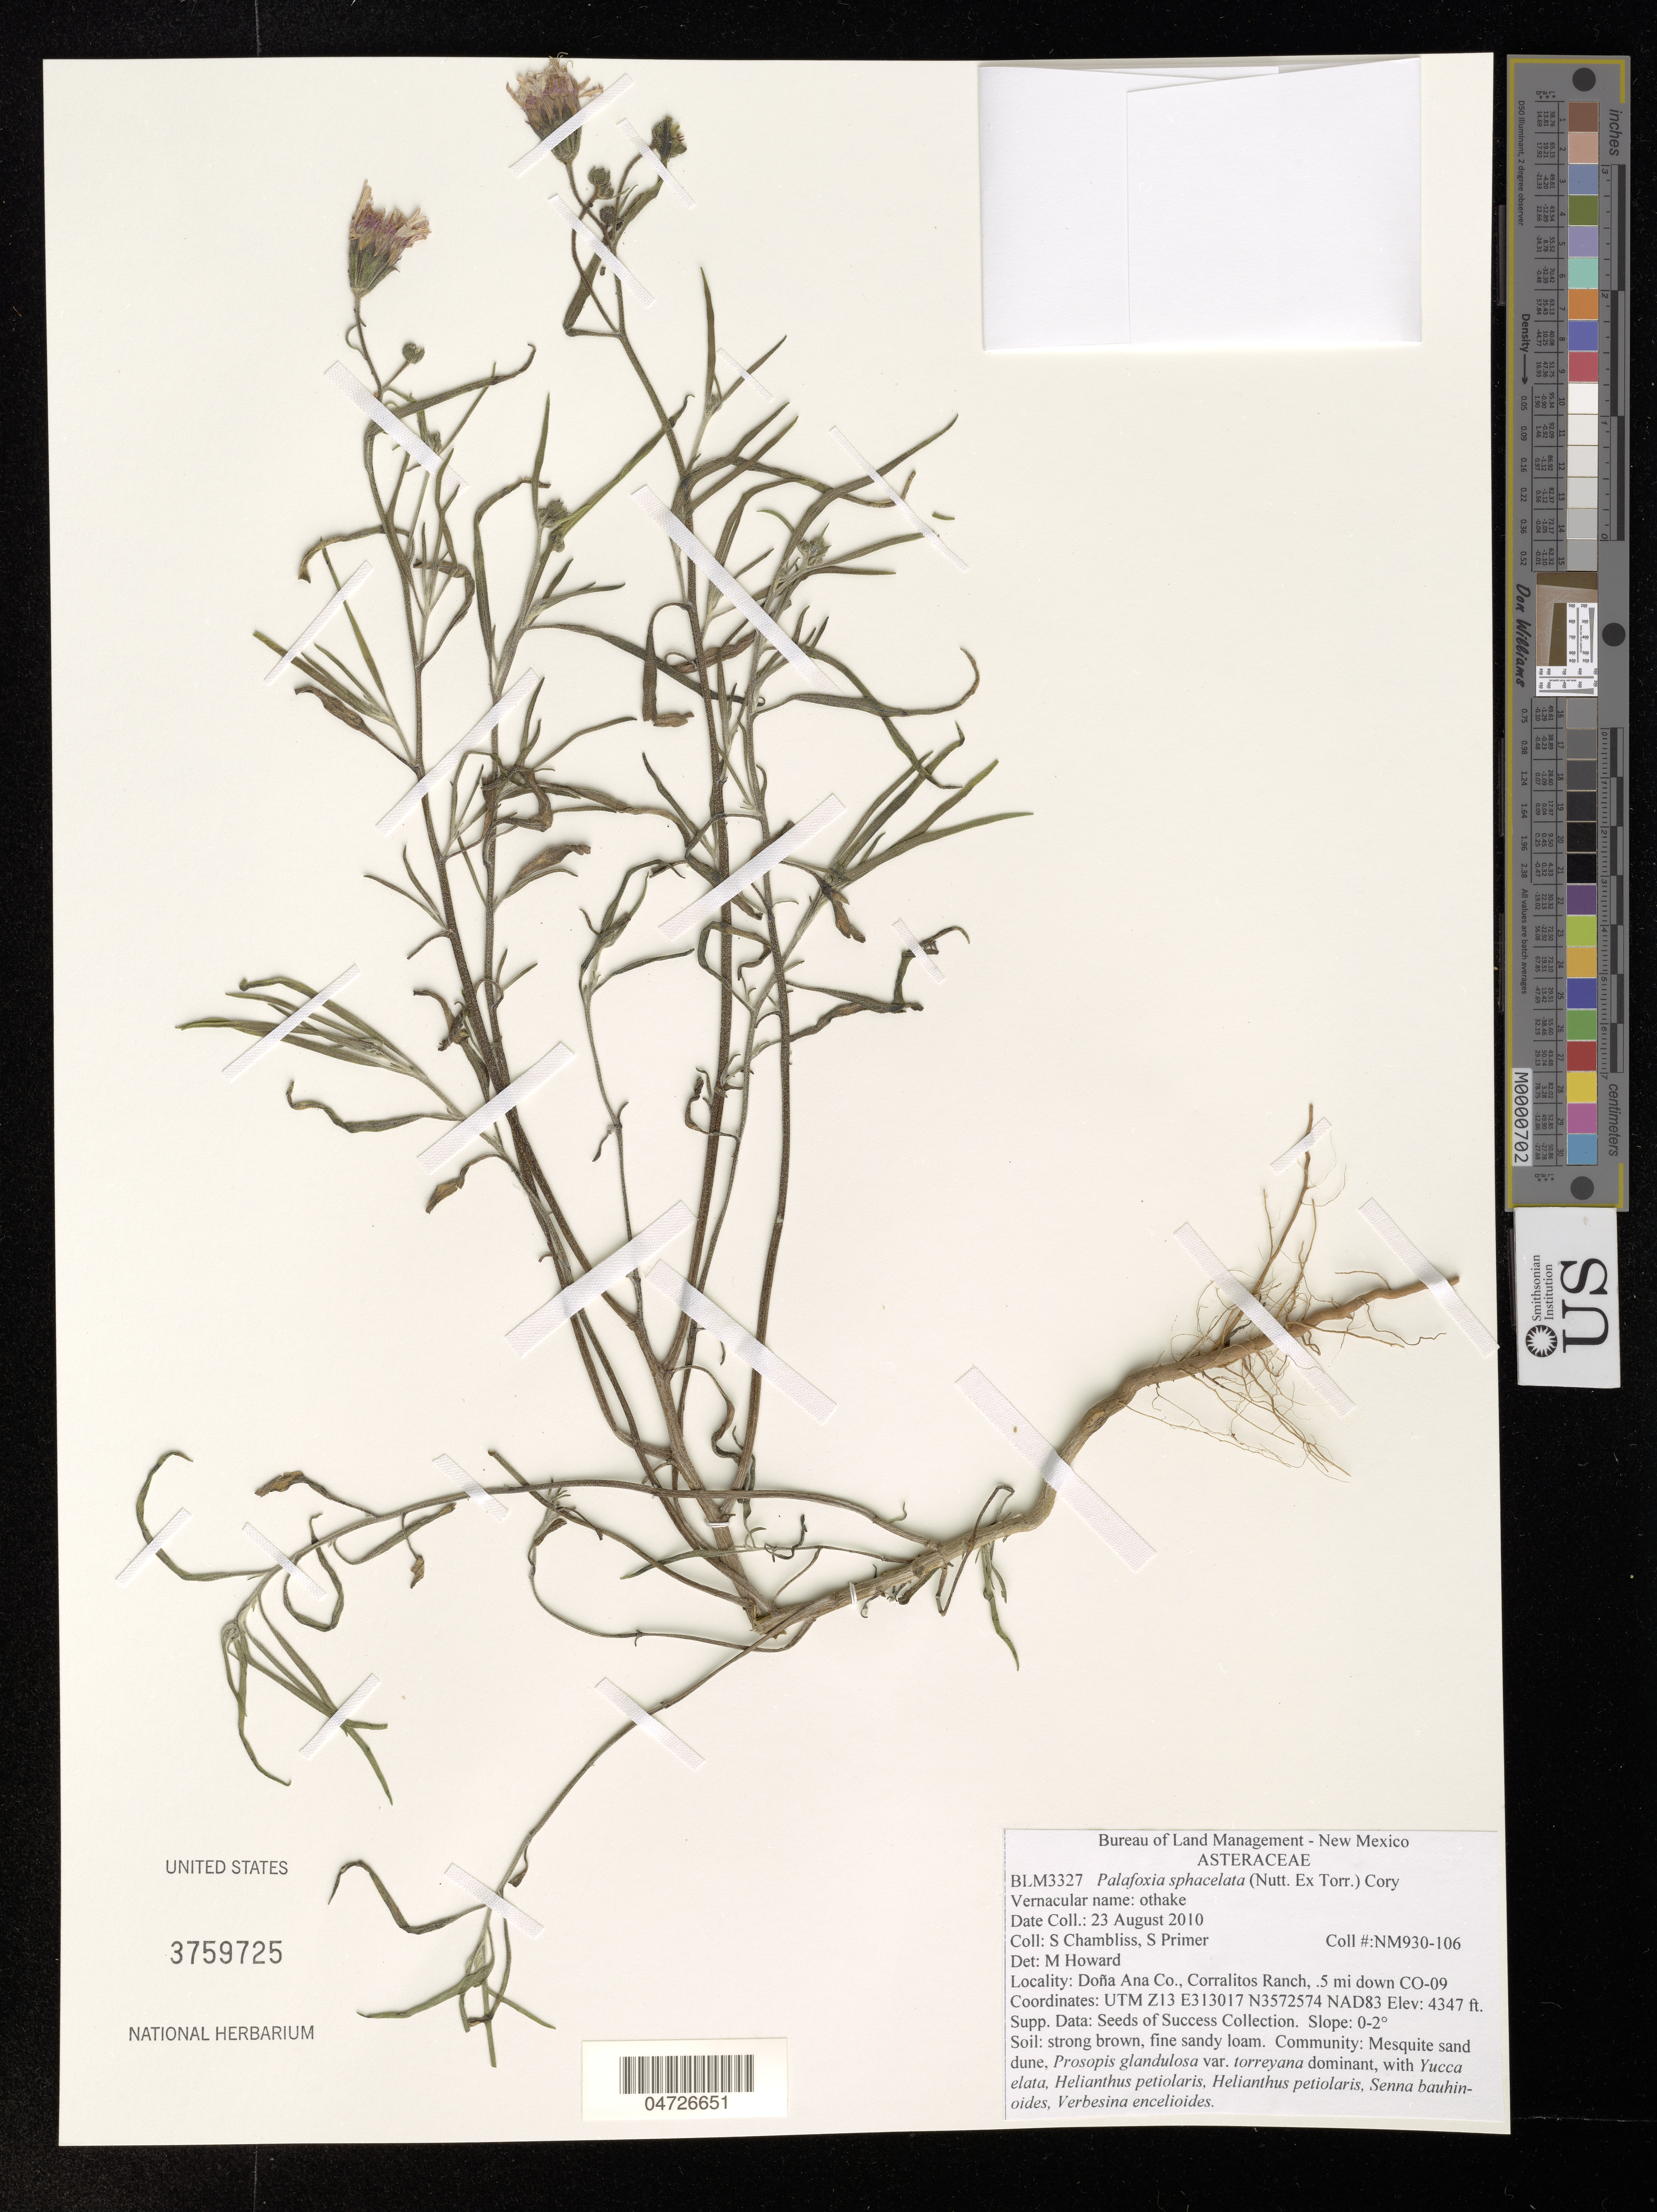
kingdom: Plantae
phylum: Tracheophyta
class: Magnoliopsida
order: Asterales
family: Asteraceae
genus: Palafoxia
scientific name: Palafoxia sphacelata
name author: (Nutt. ex Torr.) Cory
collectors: S. Chambliss & S. Primer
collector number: NM930-106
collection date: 2010-08-23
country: United States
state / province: New Mexico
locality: Doña Ana Co., Corralitos Ranch, .5 mi down CO-09.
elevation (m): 1325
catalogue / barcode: US 3759725